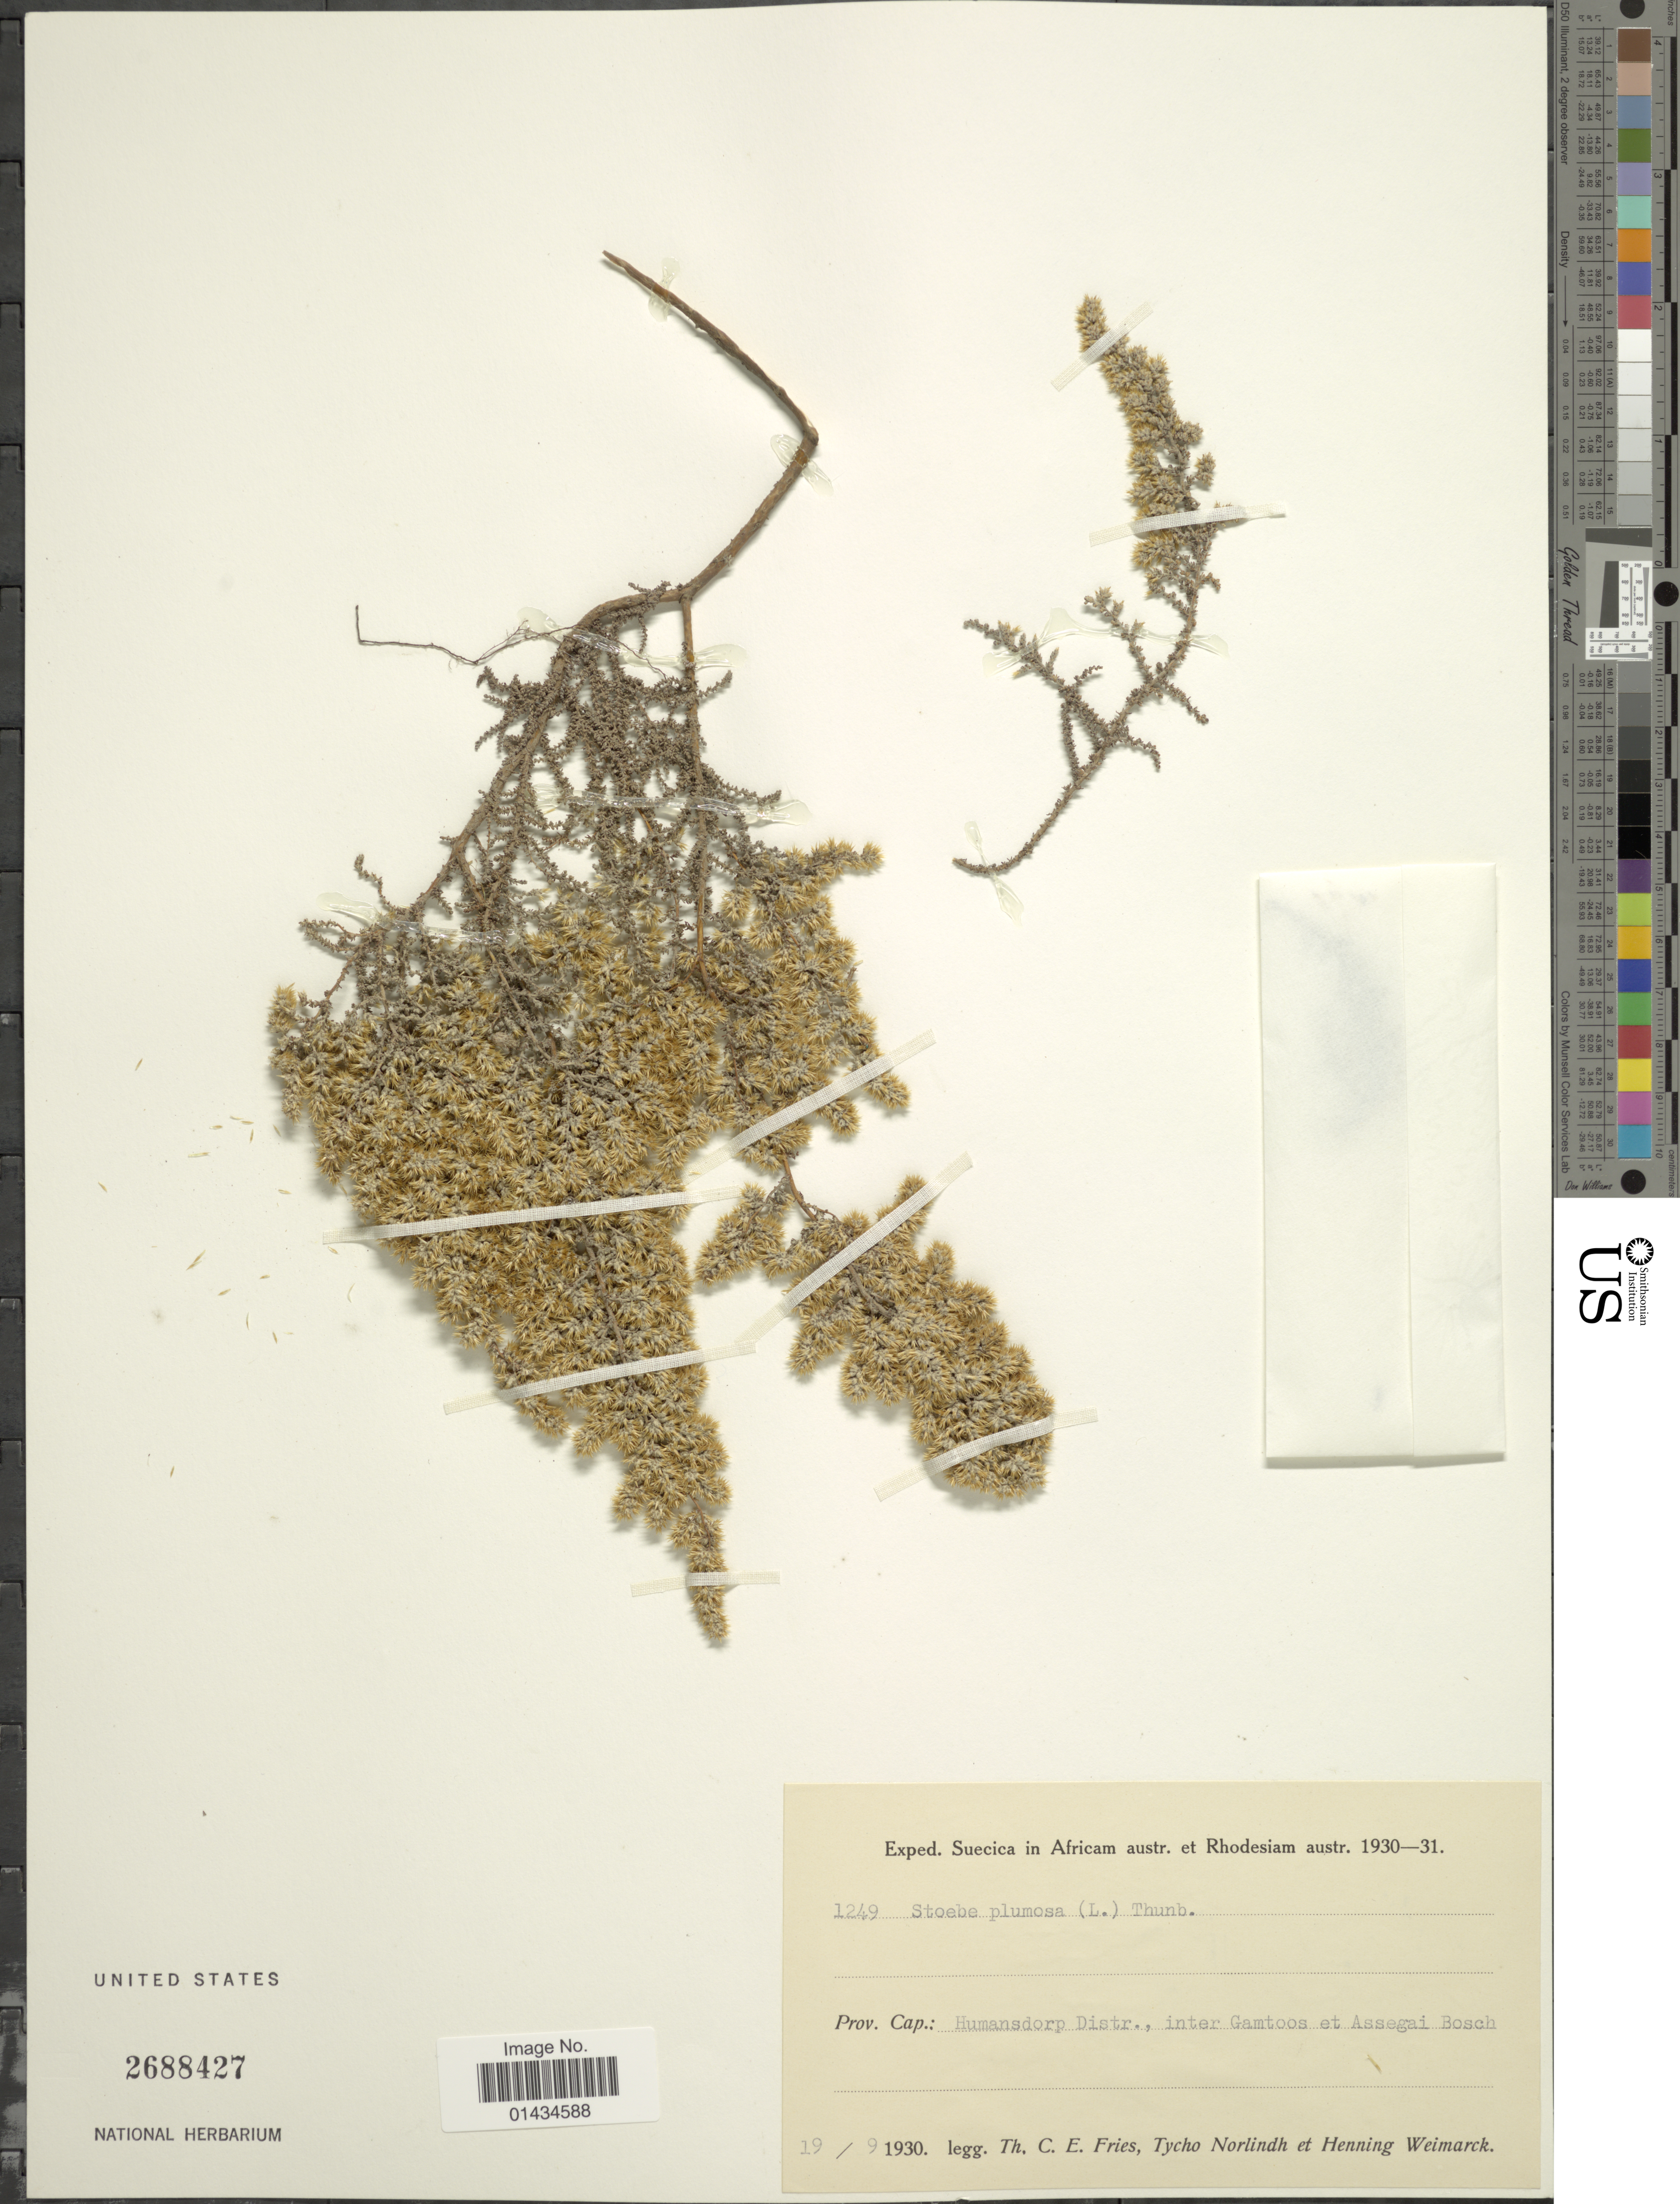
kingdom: Plantae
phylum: Tracheophyta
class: Magnoliopsida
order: Asterales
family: Asteraceae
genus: Stoebe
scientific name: Stoebe plumosa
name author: (L.) Thunb.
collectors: T. C. E. Fries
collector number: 1249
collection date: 1930-09-19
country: South Africa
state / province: Eastern Cape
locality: Hmansdrop Distr., inter Gamtoos et Assegai Bosch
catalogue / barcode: US 2688427